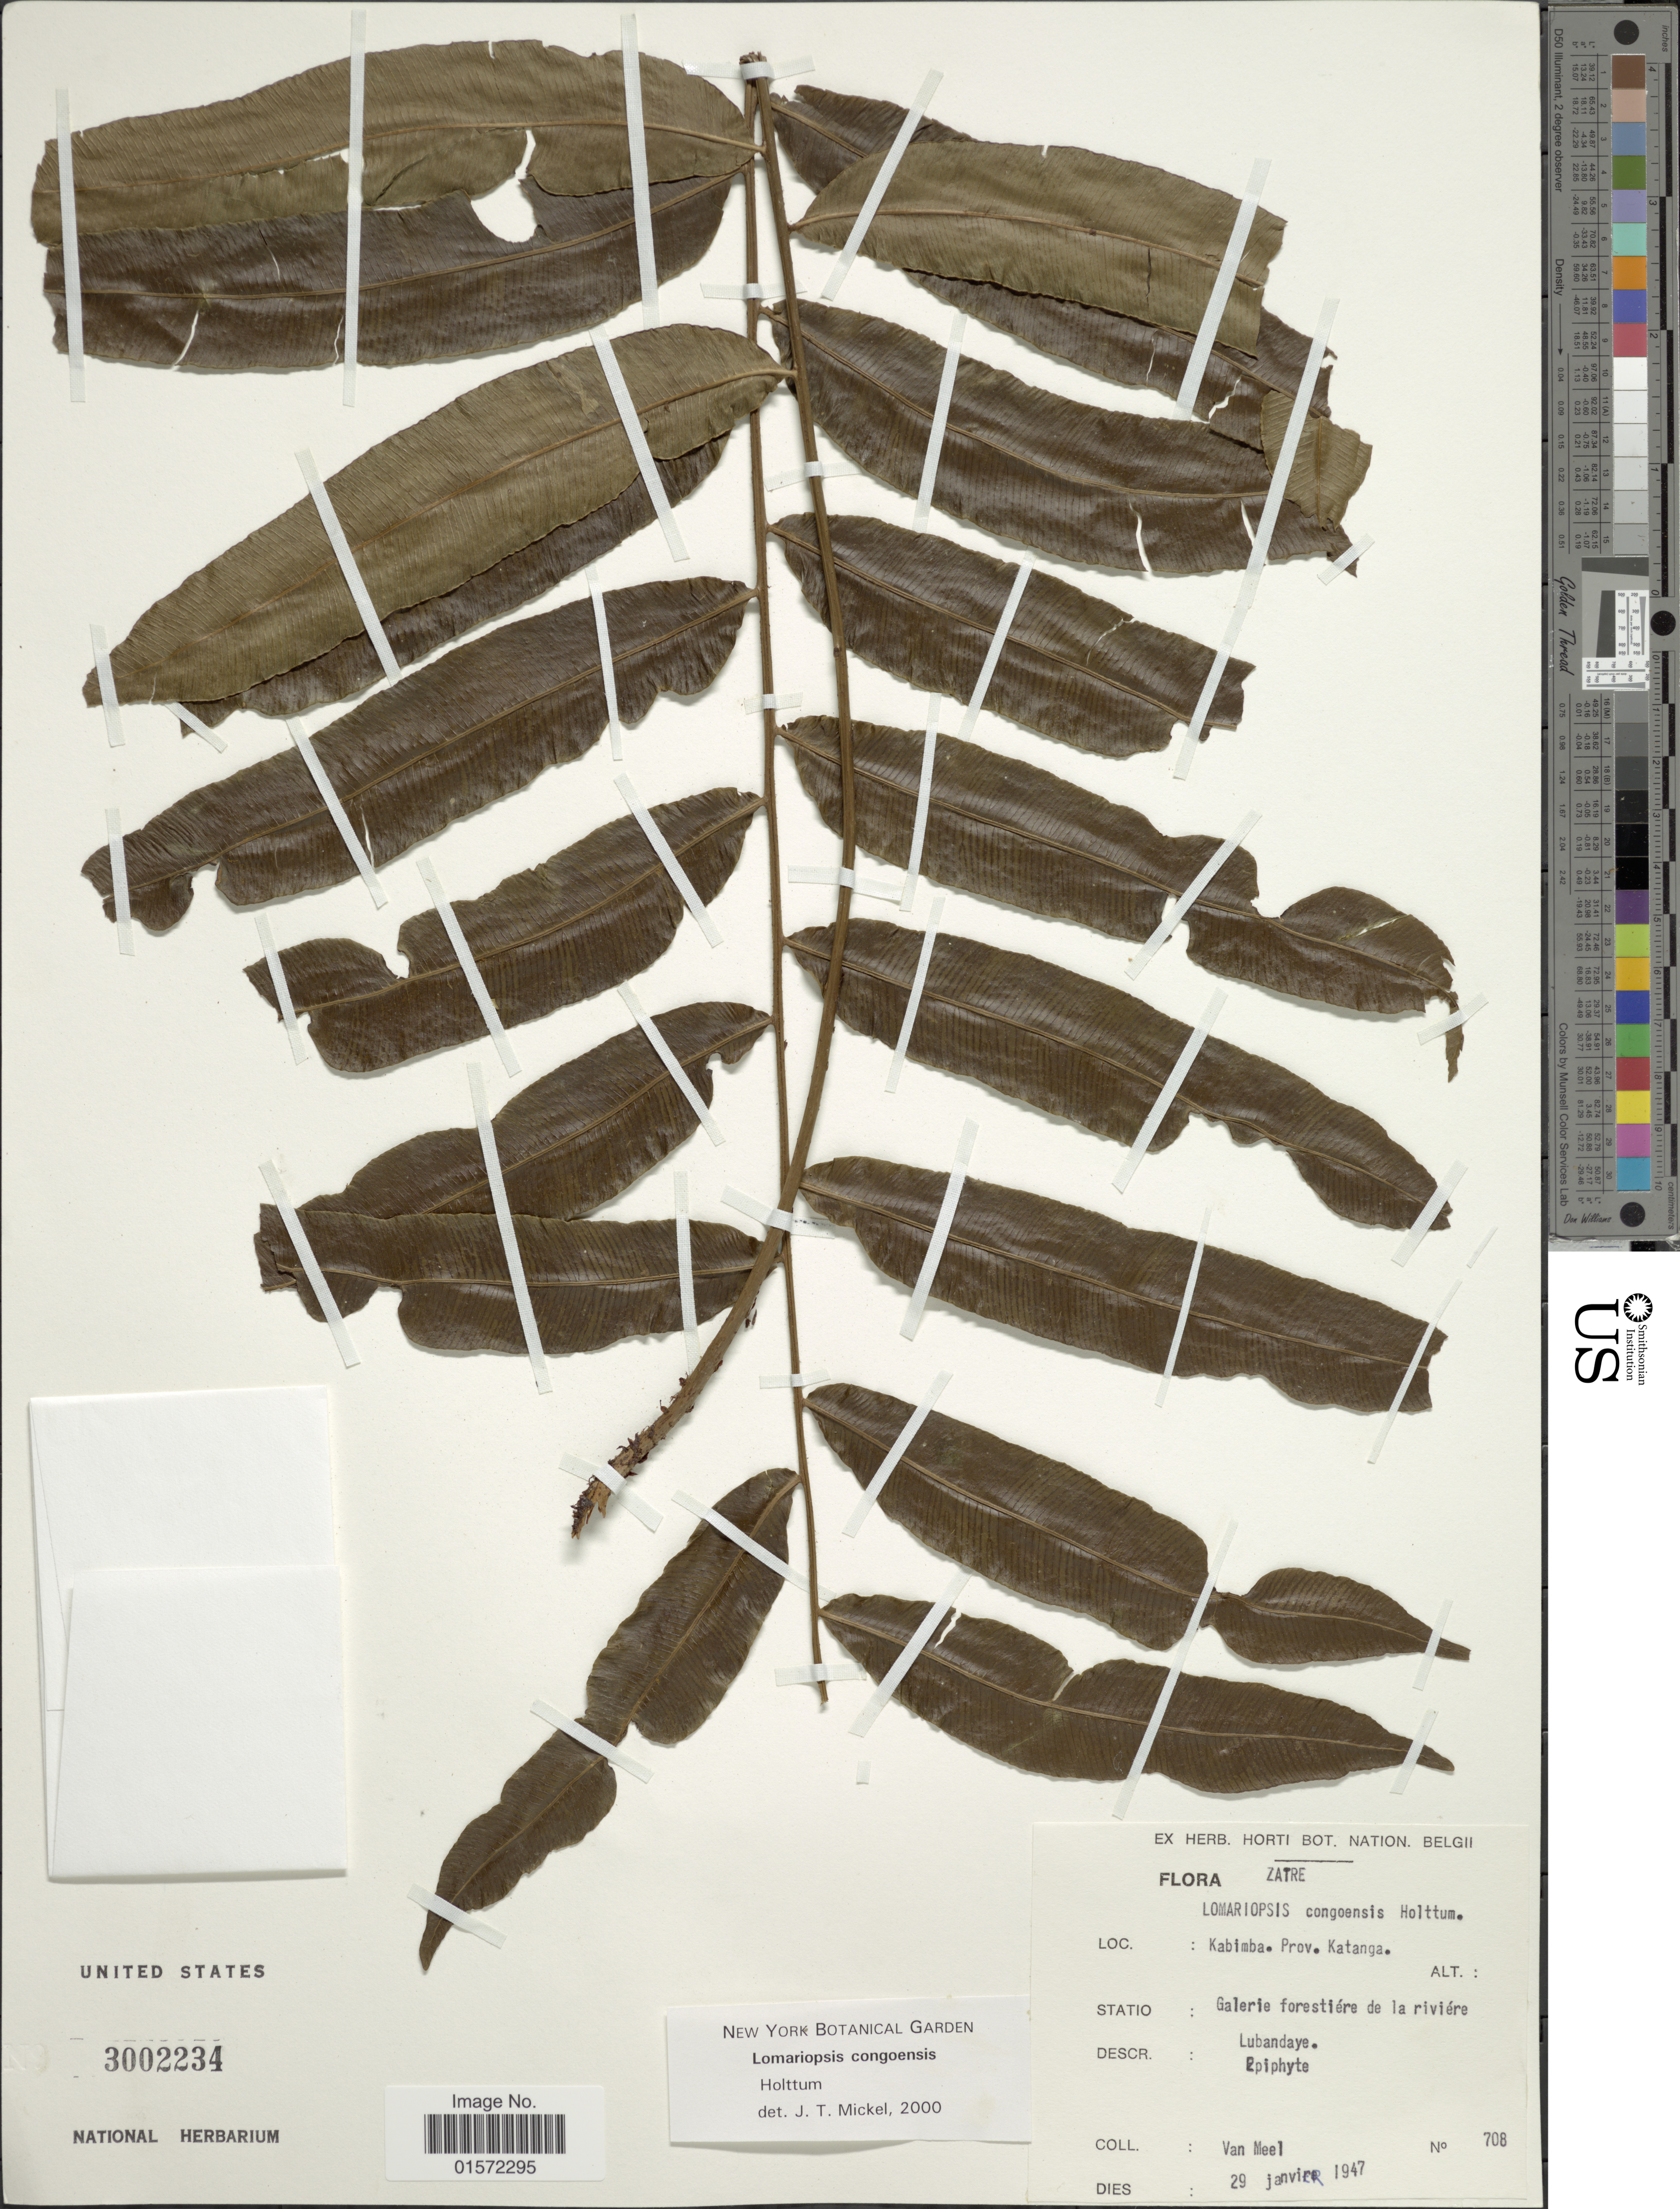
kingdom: Plantae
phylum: Tracheophyta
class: Polypodiopsida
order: Polypodiales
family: Lomariopsidaceae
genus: Lomariopsis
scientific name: Lomariopsis congoensis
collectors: Van Meel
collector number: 708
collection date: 1947-01-29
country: Congo, Democratic Republic of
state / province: Tanganyika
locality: Zaire, Kabimba, Galerie forestiére de la riviére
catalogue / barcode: US 3002234